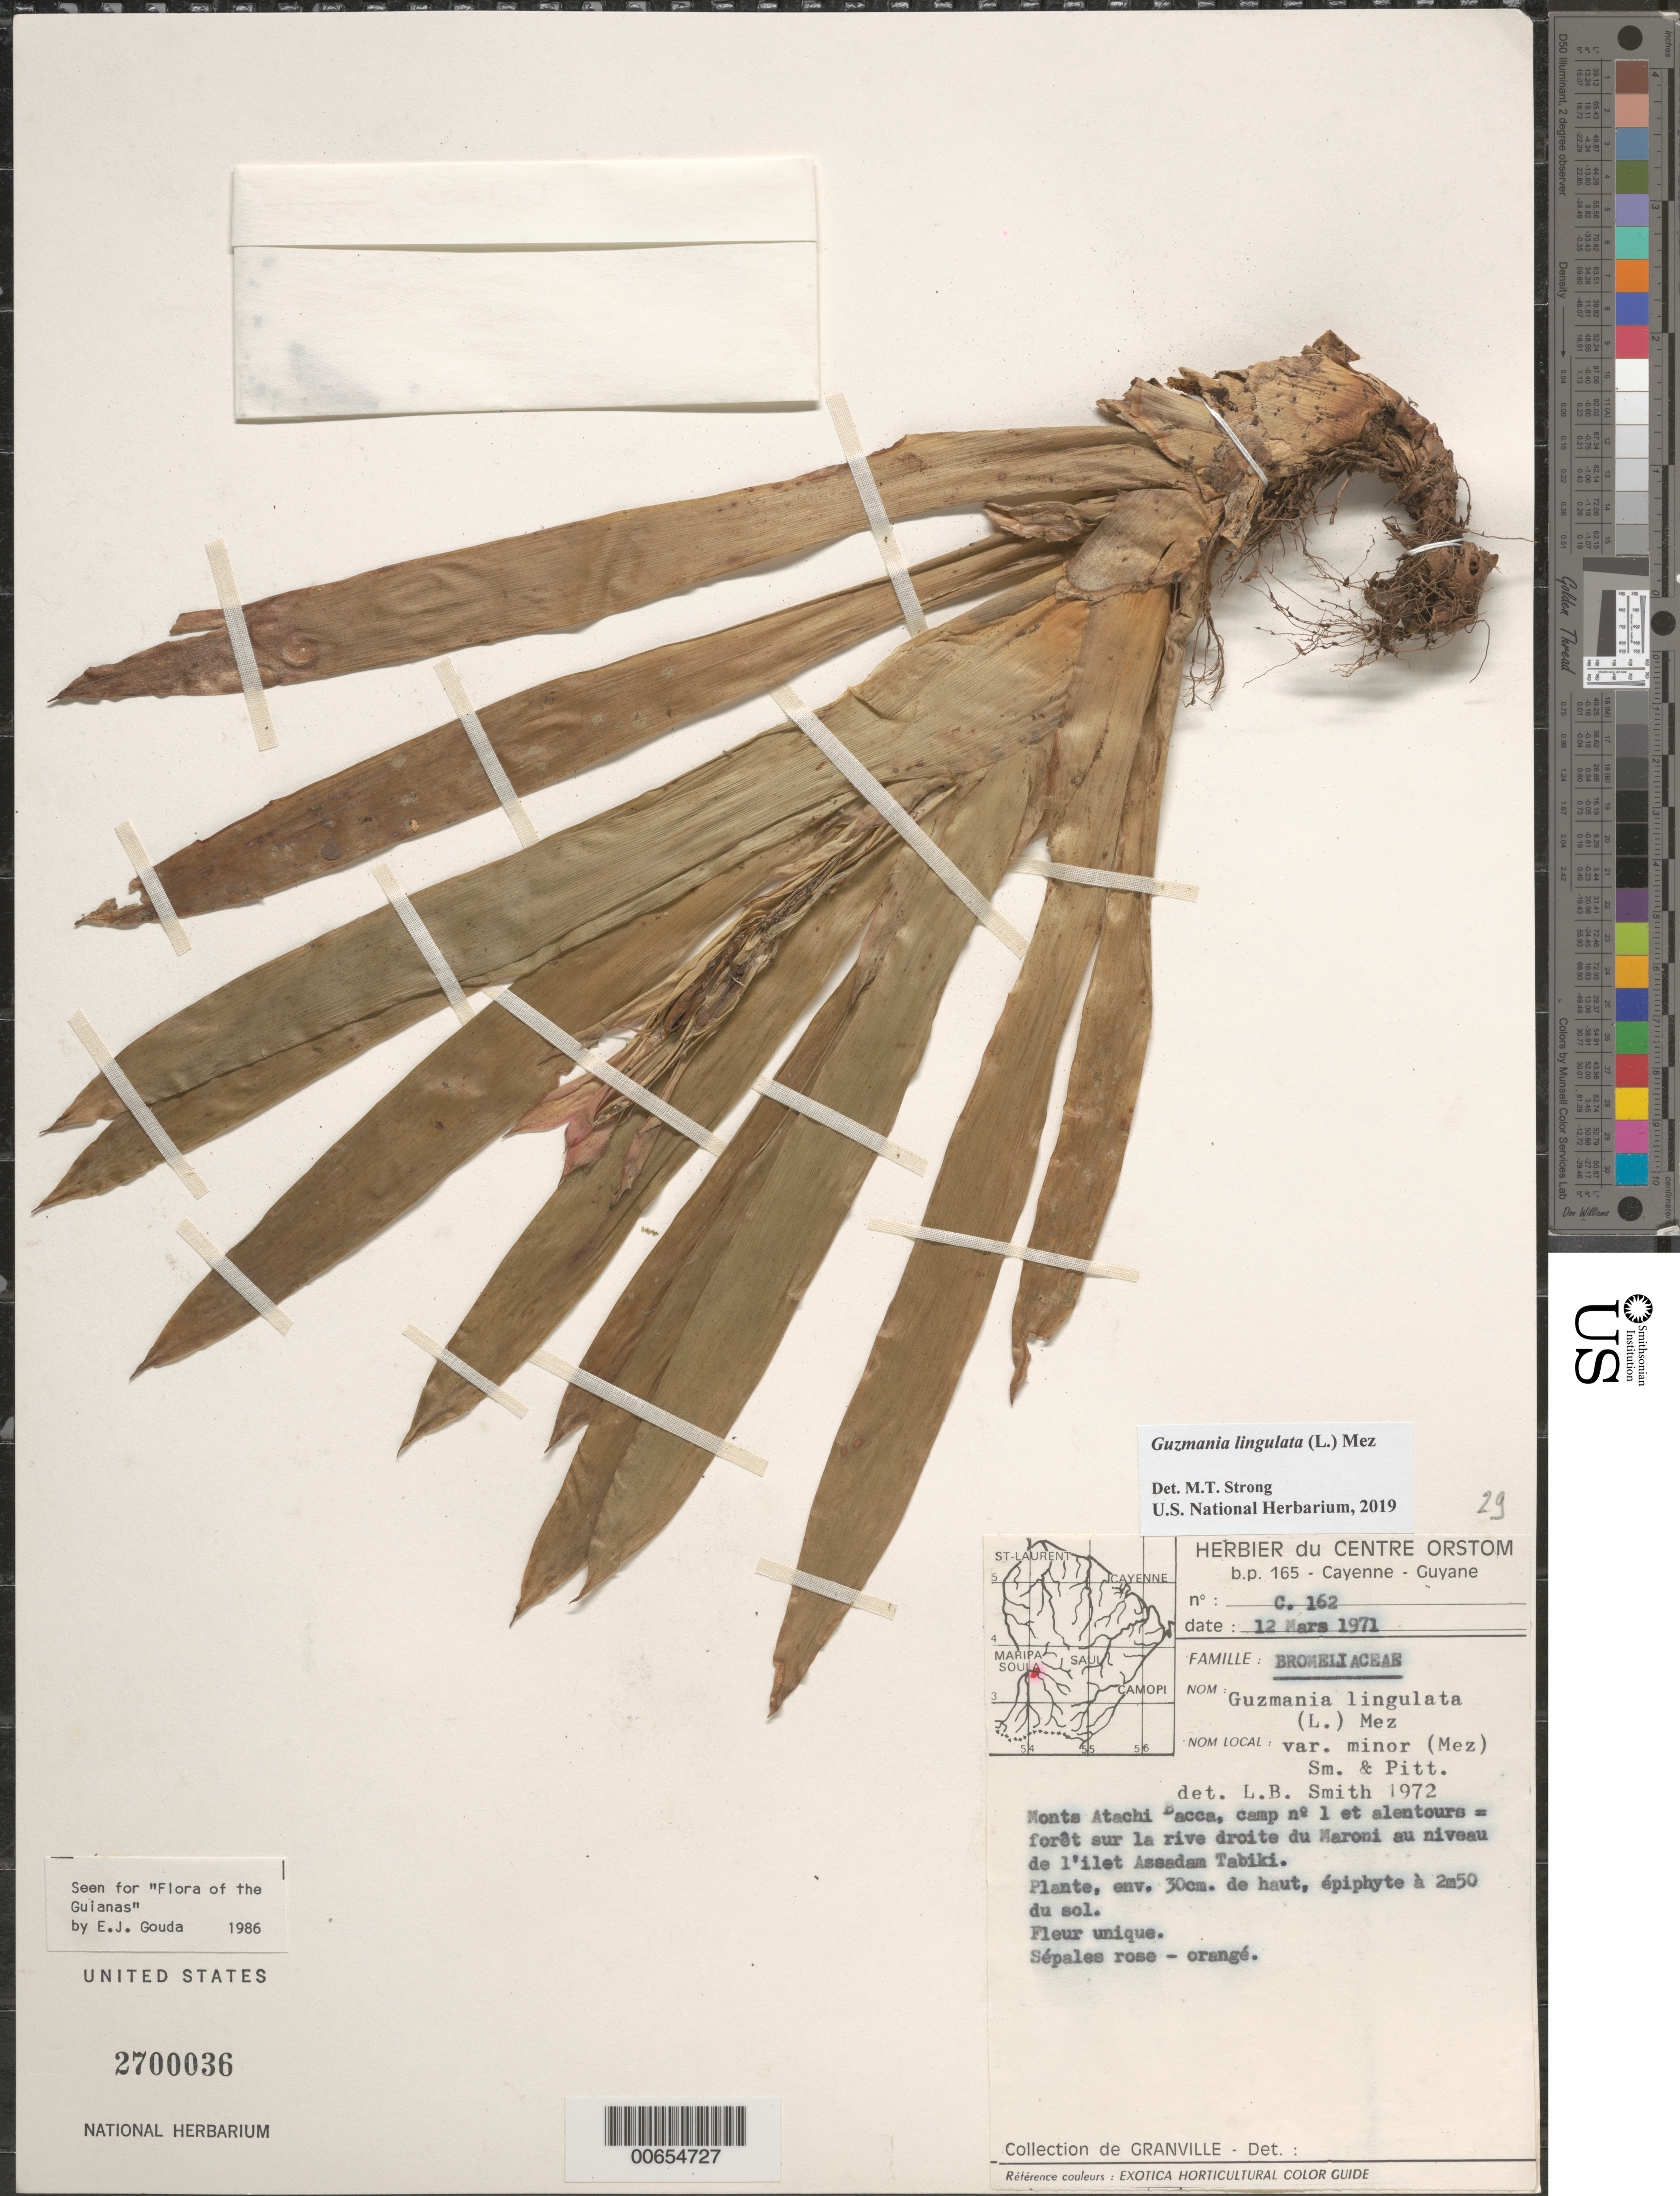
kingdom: Plantae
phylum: Tracheophyta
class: Liliopsida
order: Poales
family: Bromeliaceae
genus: Guzmania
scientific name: Guzmania lingulata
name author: (L.) Mez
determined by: Strong, Mark T., (BOT), Smithsonian Institution - National Museum of Natural History (UNITED STATES)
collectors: J.-J. de Granville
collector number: C 162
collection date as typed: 12-Mar-71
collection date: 1971-03-12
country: French Guiana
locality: Monts Atachi Bacca, camp no. 1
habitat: Forêt sur la rive droite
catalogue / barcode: US 2700036